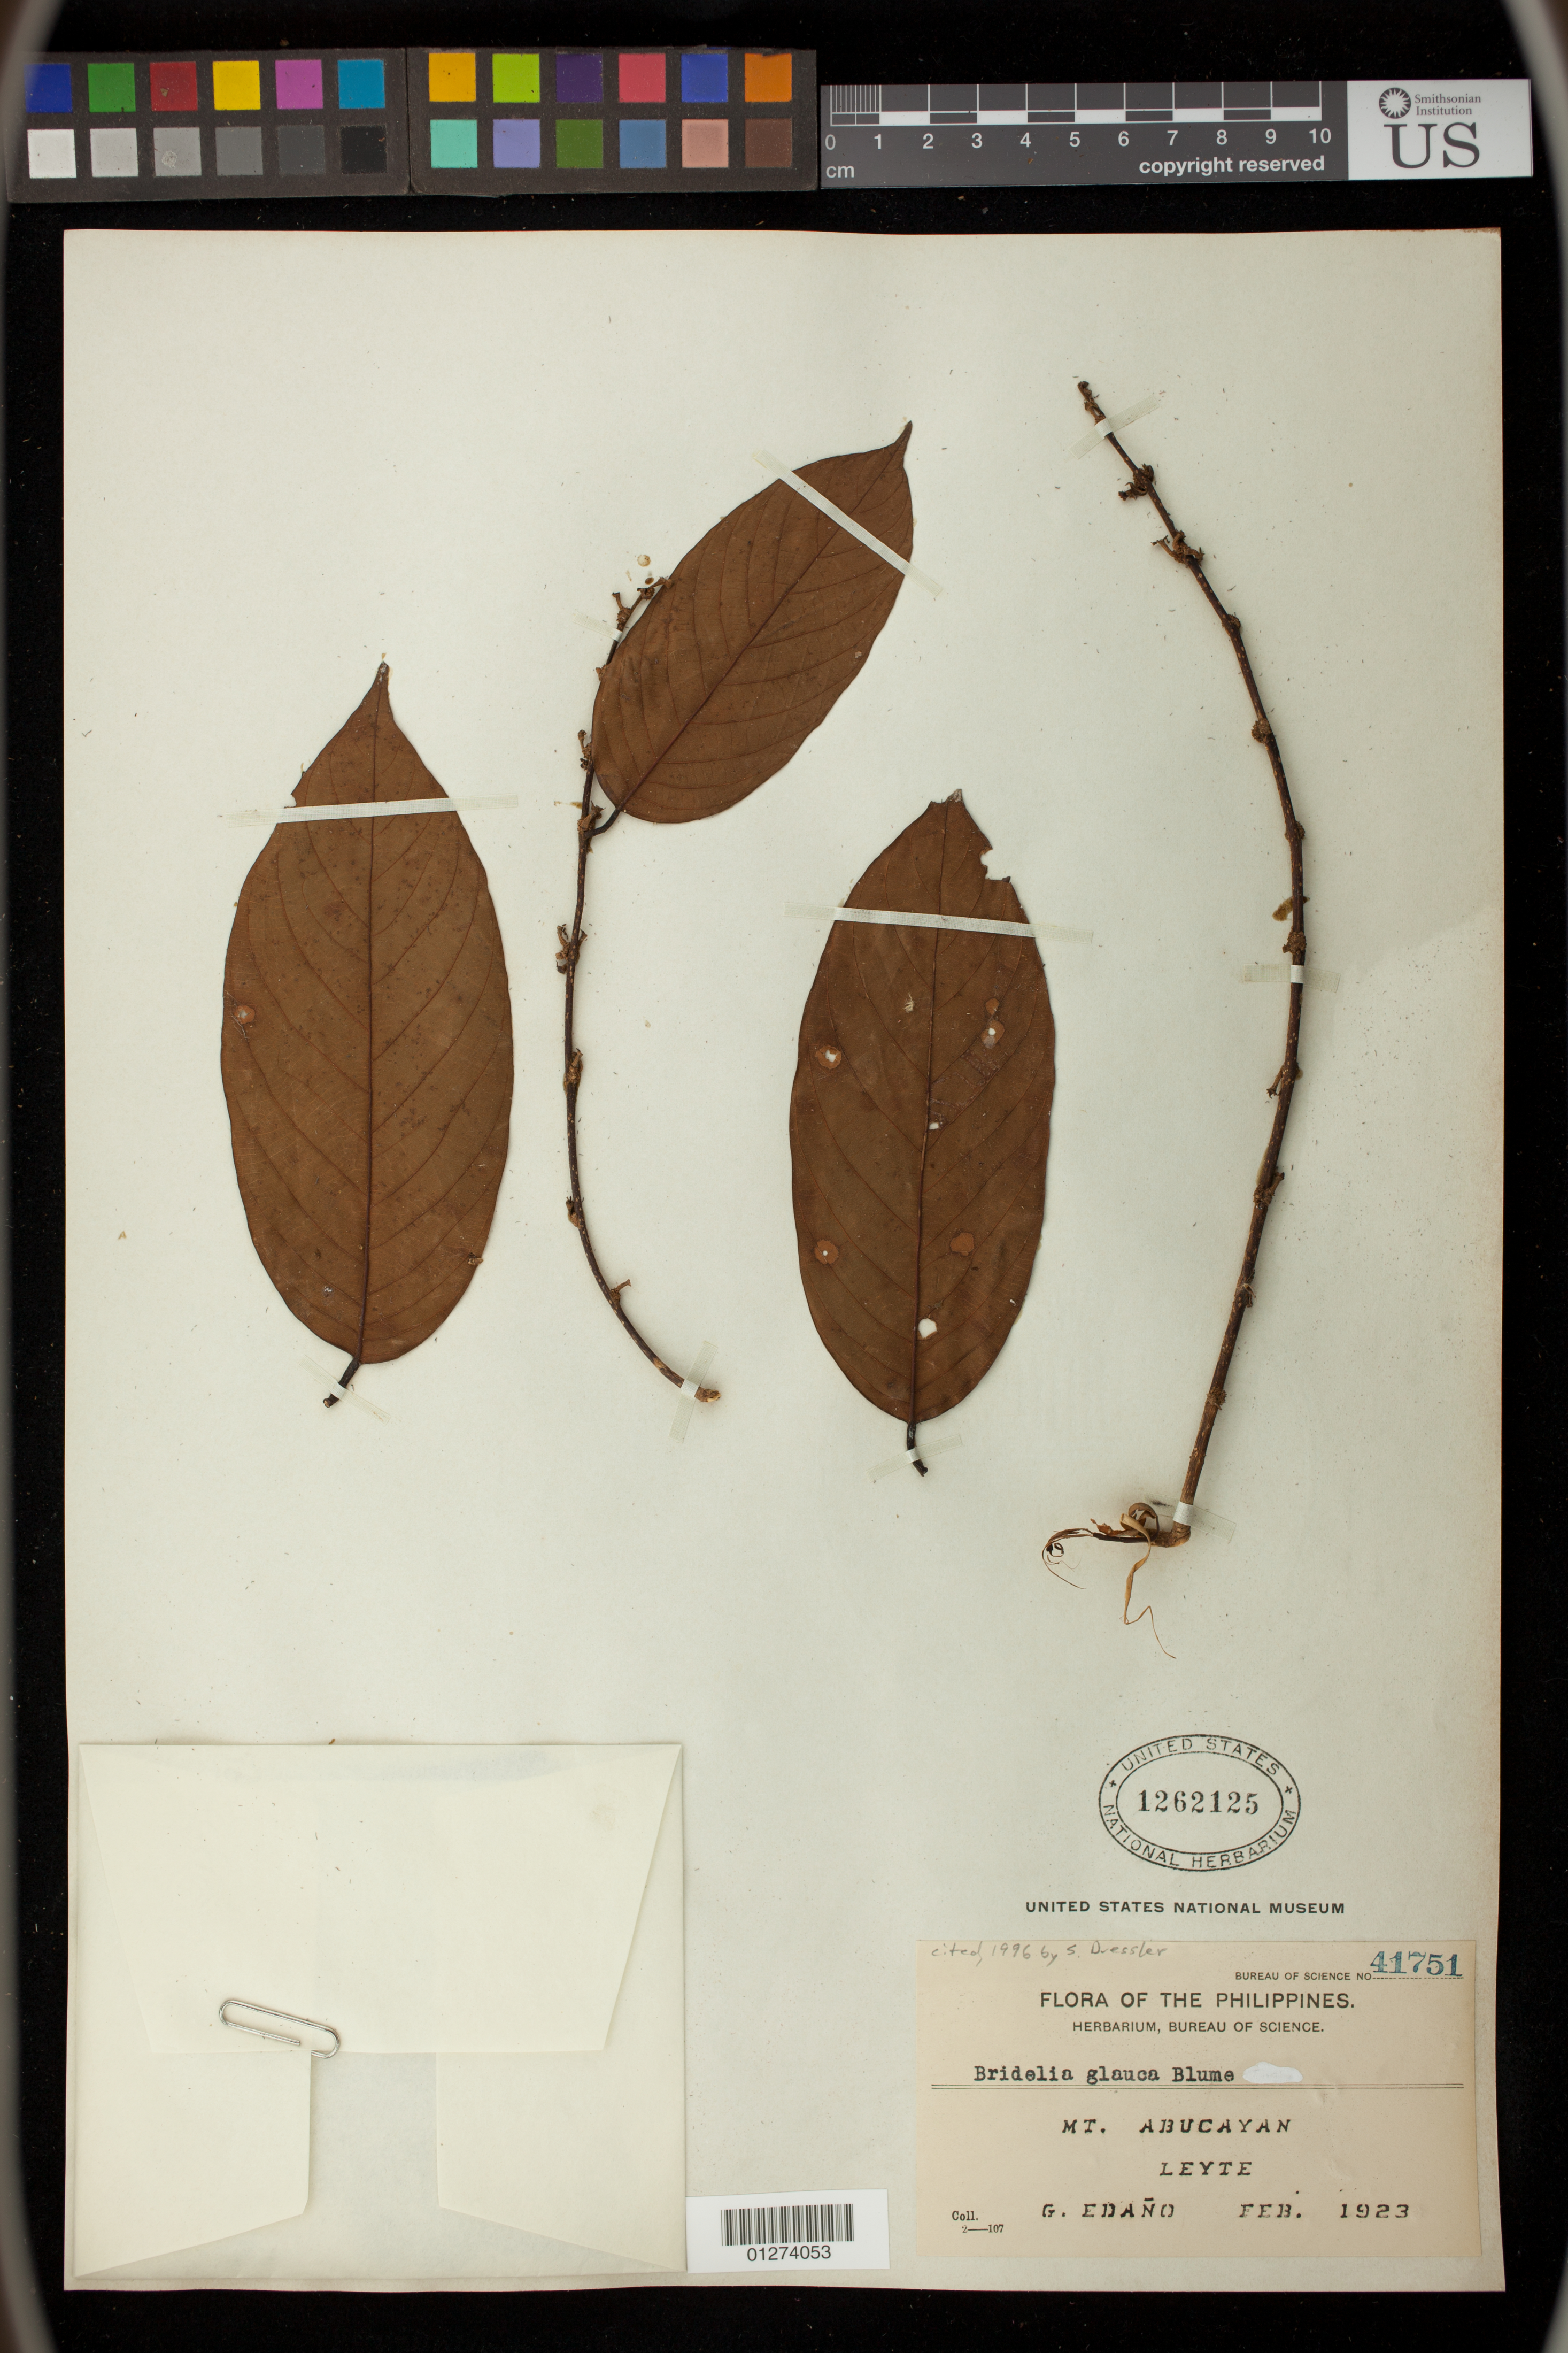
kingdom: Plantae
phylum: Tracheophyta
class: Magnoliopsida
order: Malpighiales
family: Phyllanthaceae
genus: Bridelia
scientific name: Bridelia glauca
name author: Blume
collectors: G. Edaño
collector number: Bur. Sci. 41751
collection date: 1923-02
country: Philippines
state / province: Eastern Visayas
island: Leyte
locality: Mt. Abucayan, Leyte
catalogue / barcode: US 1262125